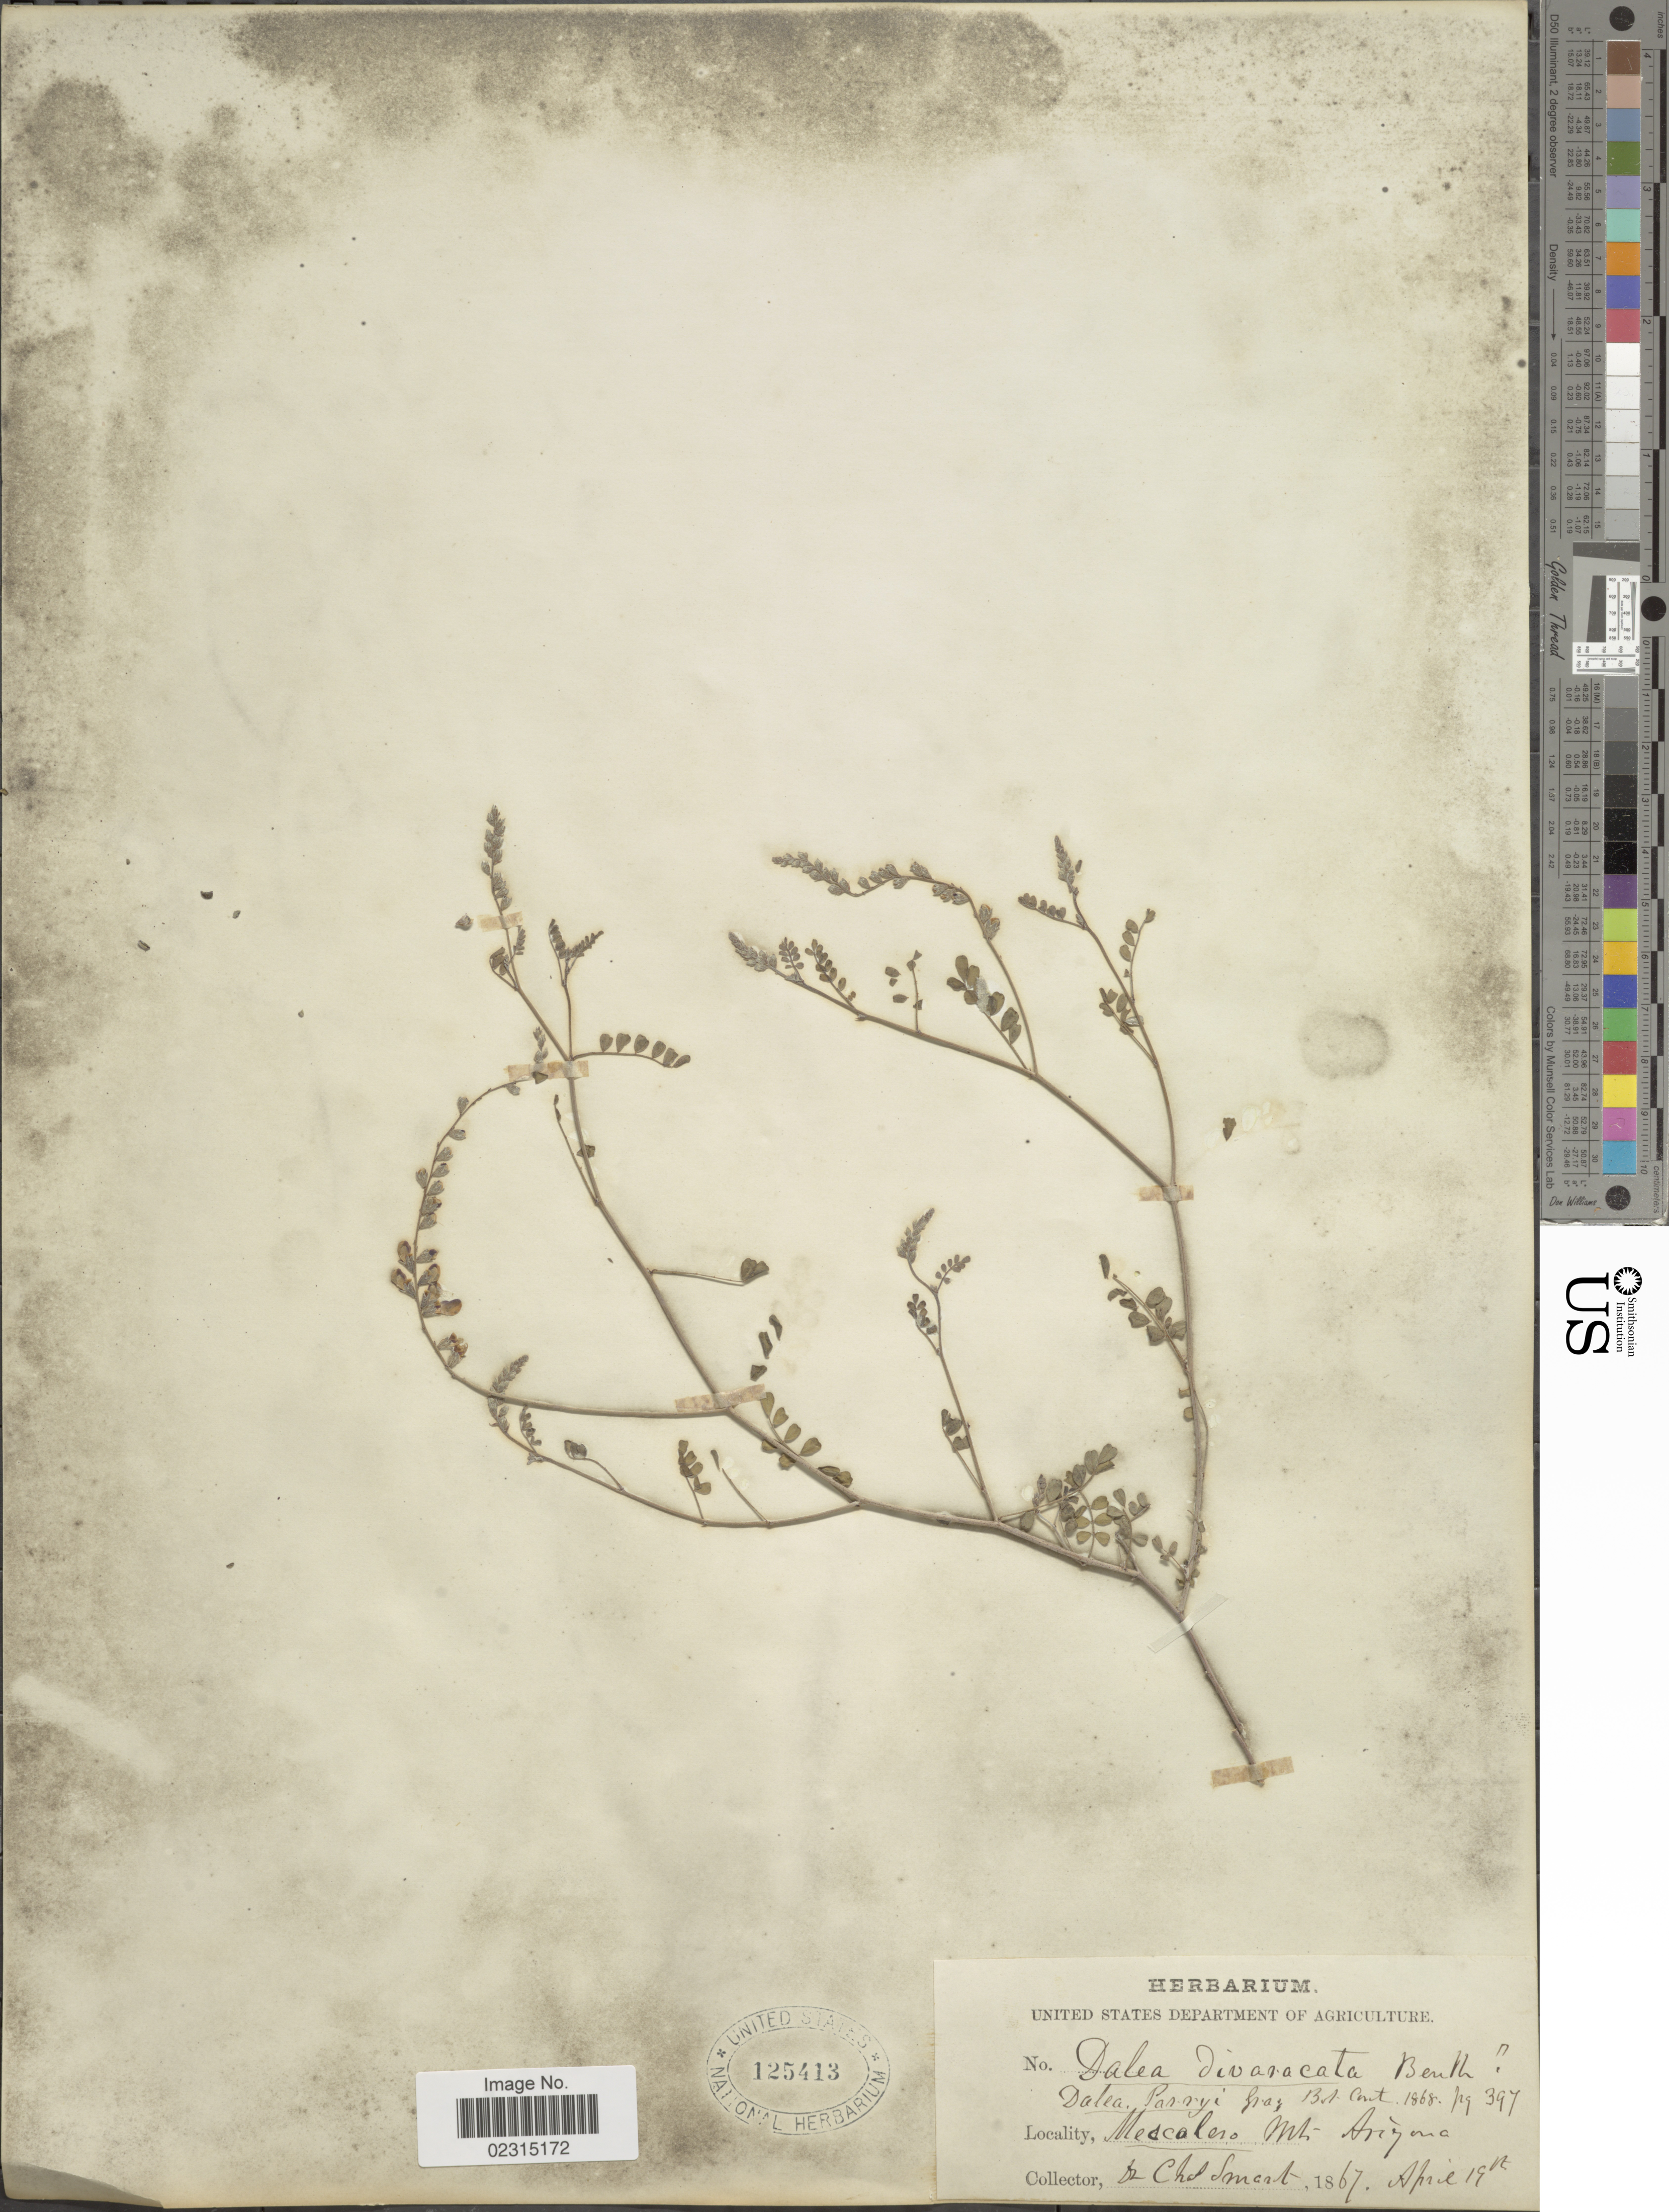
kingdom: Plantae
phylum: Tracheophyta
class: Magnoliopsida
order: Fabales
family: Fabaceae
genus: Marina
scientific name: Marina parryi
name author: (Torr. & A. Gray) Barneby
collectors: C. Smart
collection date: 1867-04-19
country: United States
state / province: Arizona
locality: Mescalero Mts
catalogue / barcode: US 125413